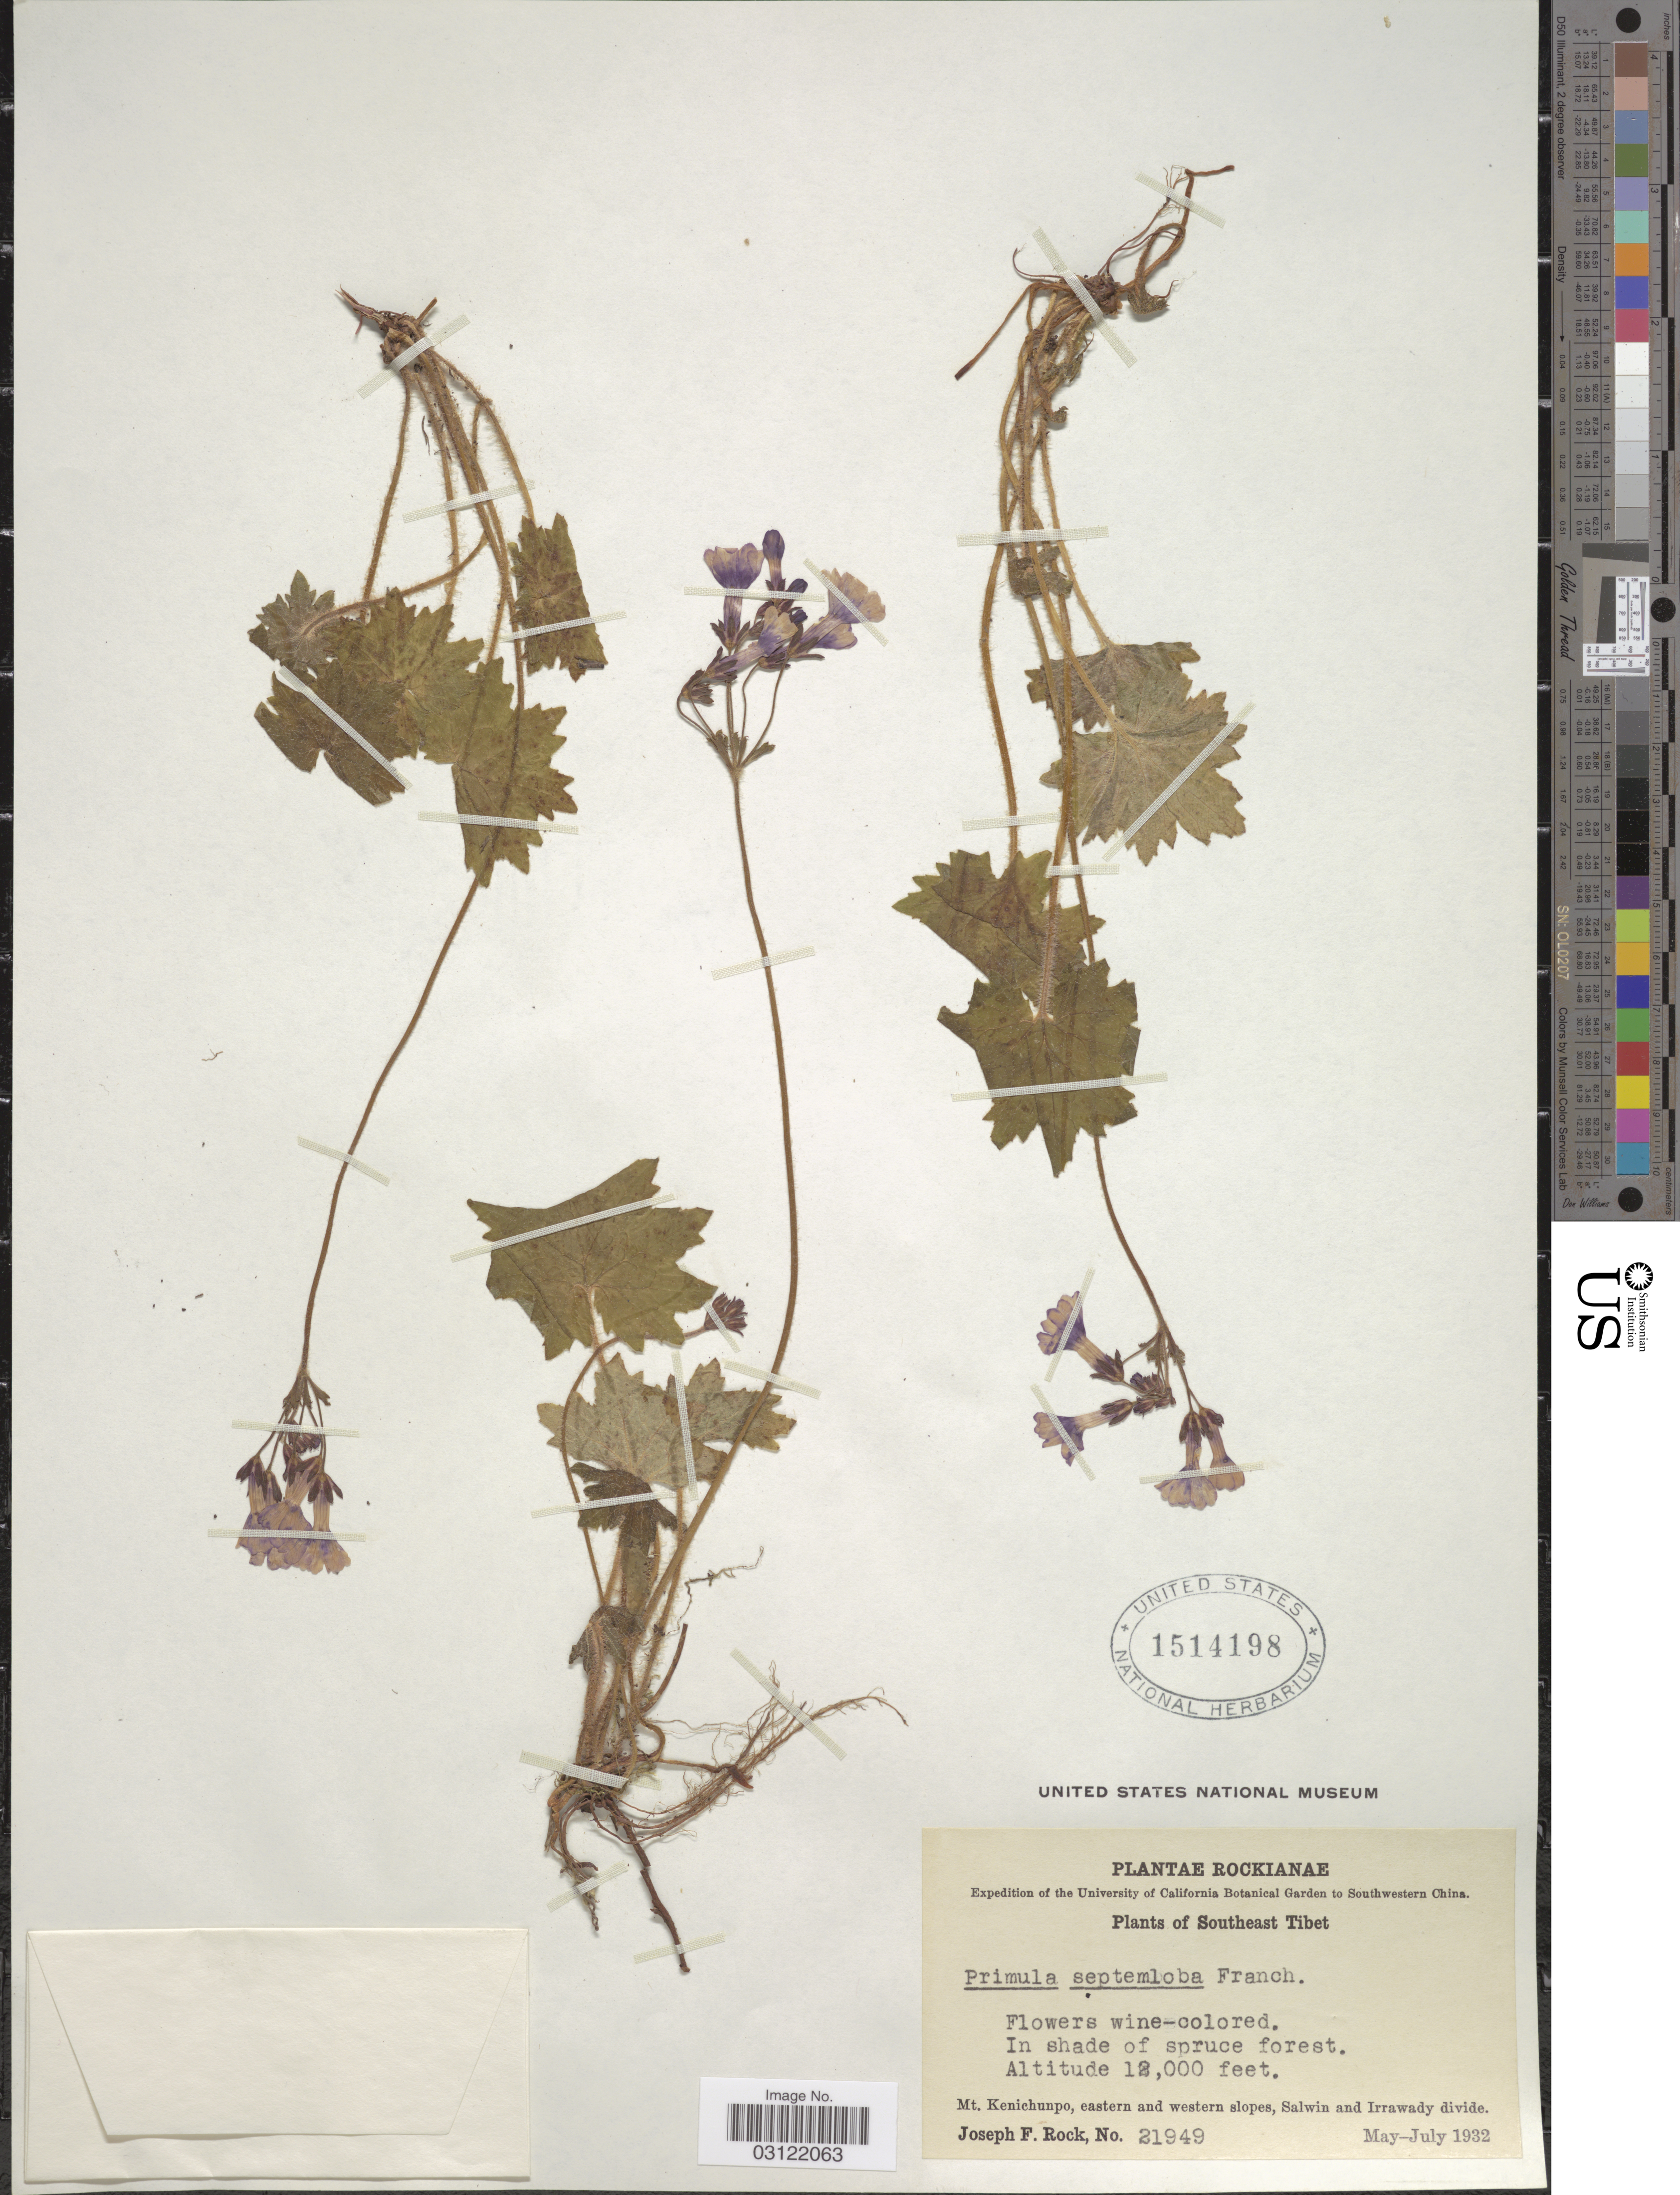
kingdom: Plantae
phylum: Tracheophyta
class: Magnoliopsida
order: Ericales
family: Primulaceae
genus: Primula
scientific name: Primula septemloba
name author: Franch.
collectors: J. F. Rock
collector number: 21949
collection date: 1932-05/1932-07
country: China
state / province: Xizang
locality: Southwestern China. Southeast Tibet, Mt. Kenichunpo, eastern and western slopes, Salwin and Irrawady divide.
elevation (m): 3658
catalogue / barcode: US 1514198